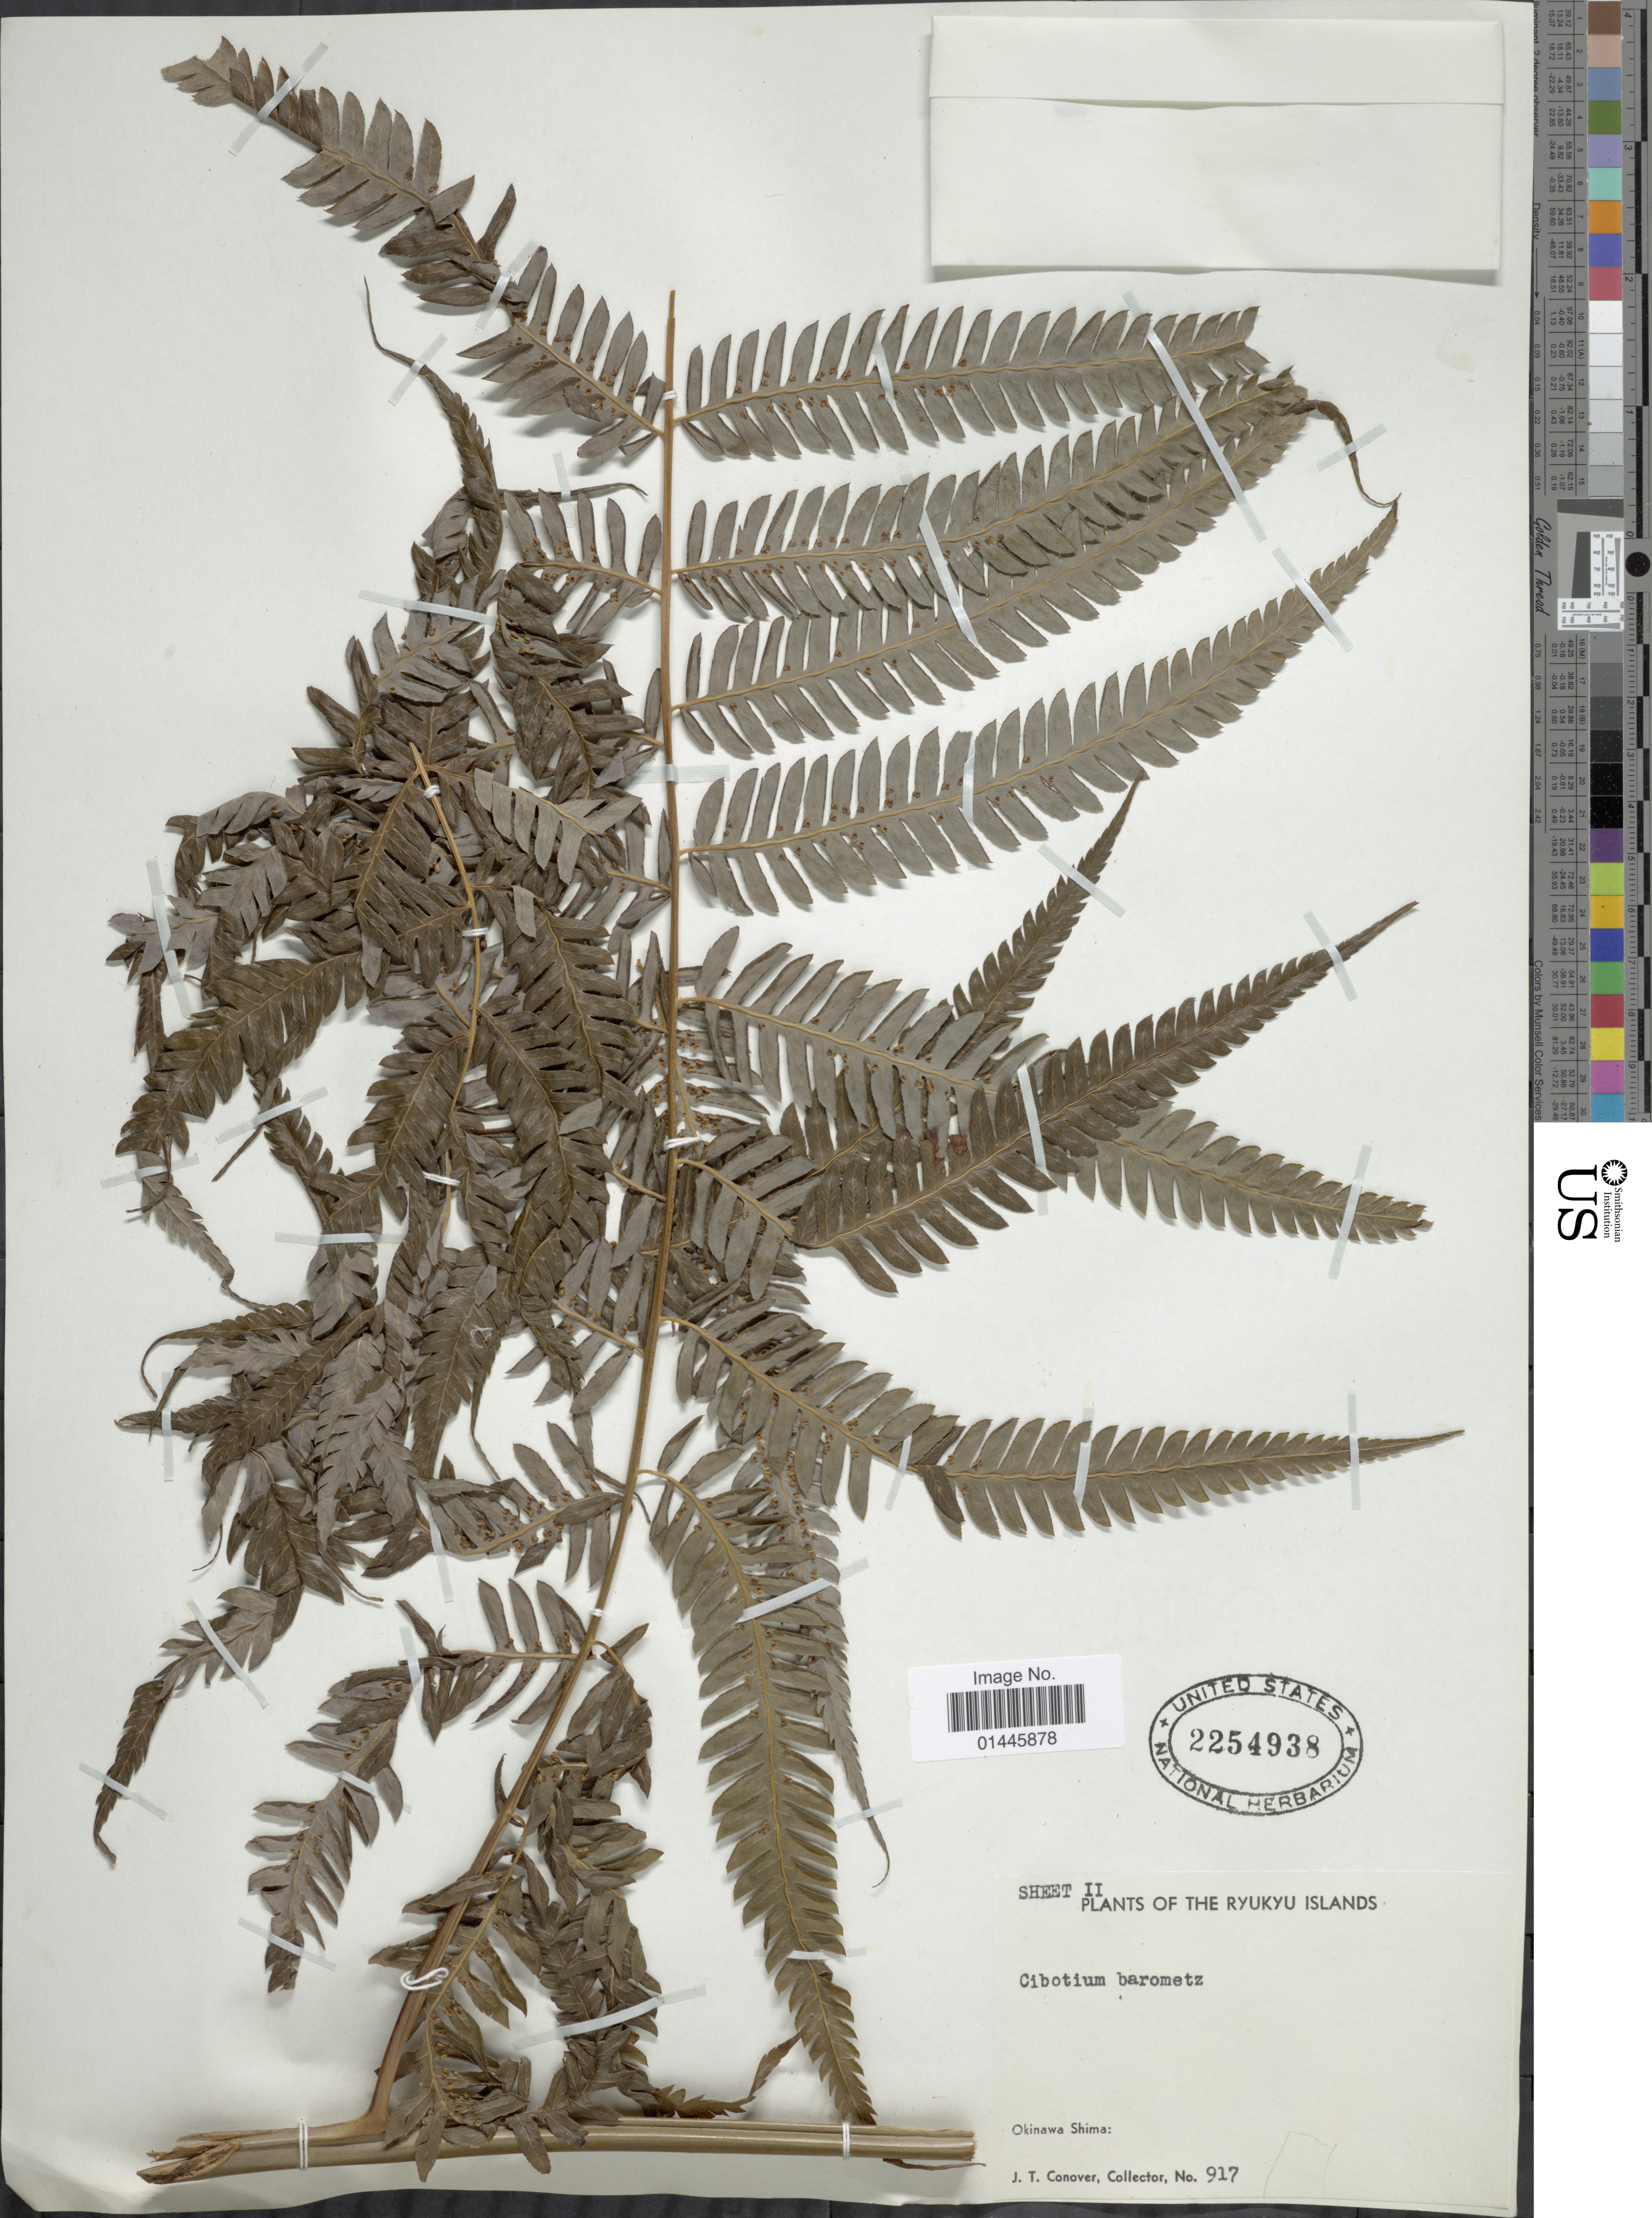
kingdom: Plantae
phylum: Tracheophyta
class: Polypodiopsida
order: Cyatheales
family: Cibotiaceae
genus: Cibotium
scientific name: Cibotium barometz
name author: (L.) J. Sm.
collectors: J. T. Conover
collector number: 917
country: Japan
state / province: Okinawa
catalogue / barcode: US 2254938